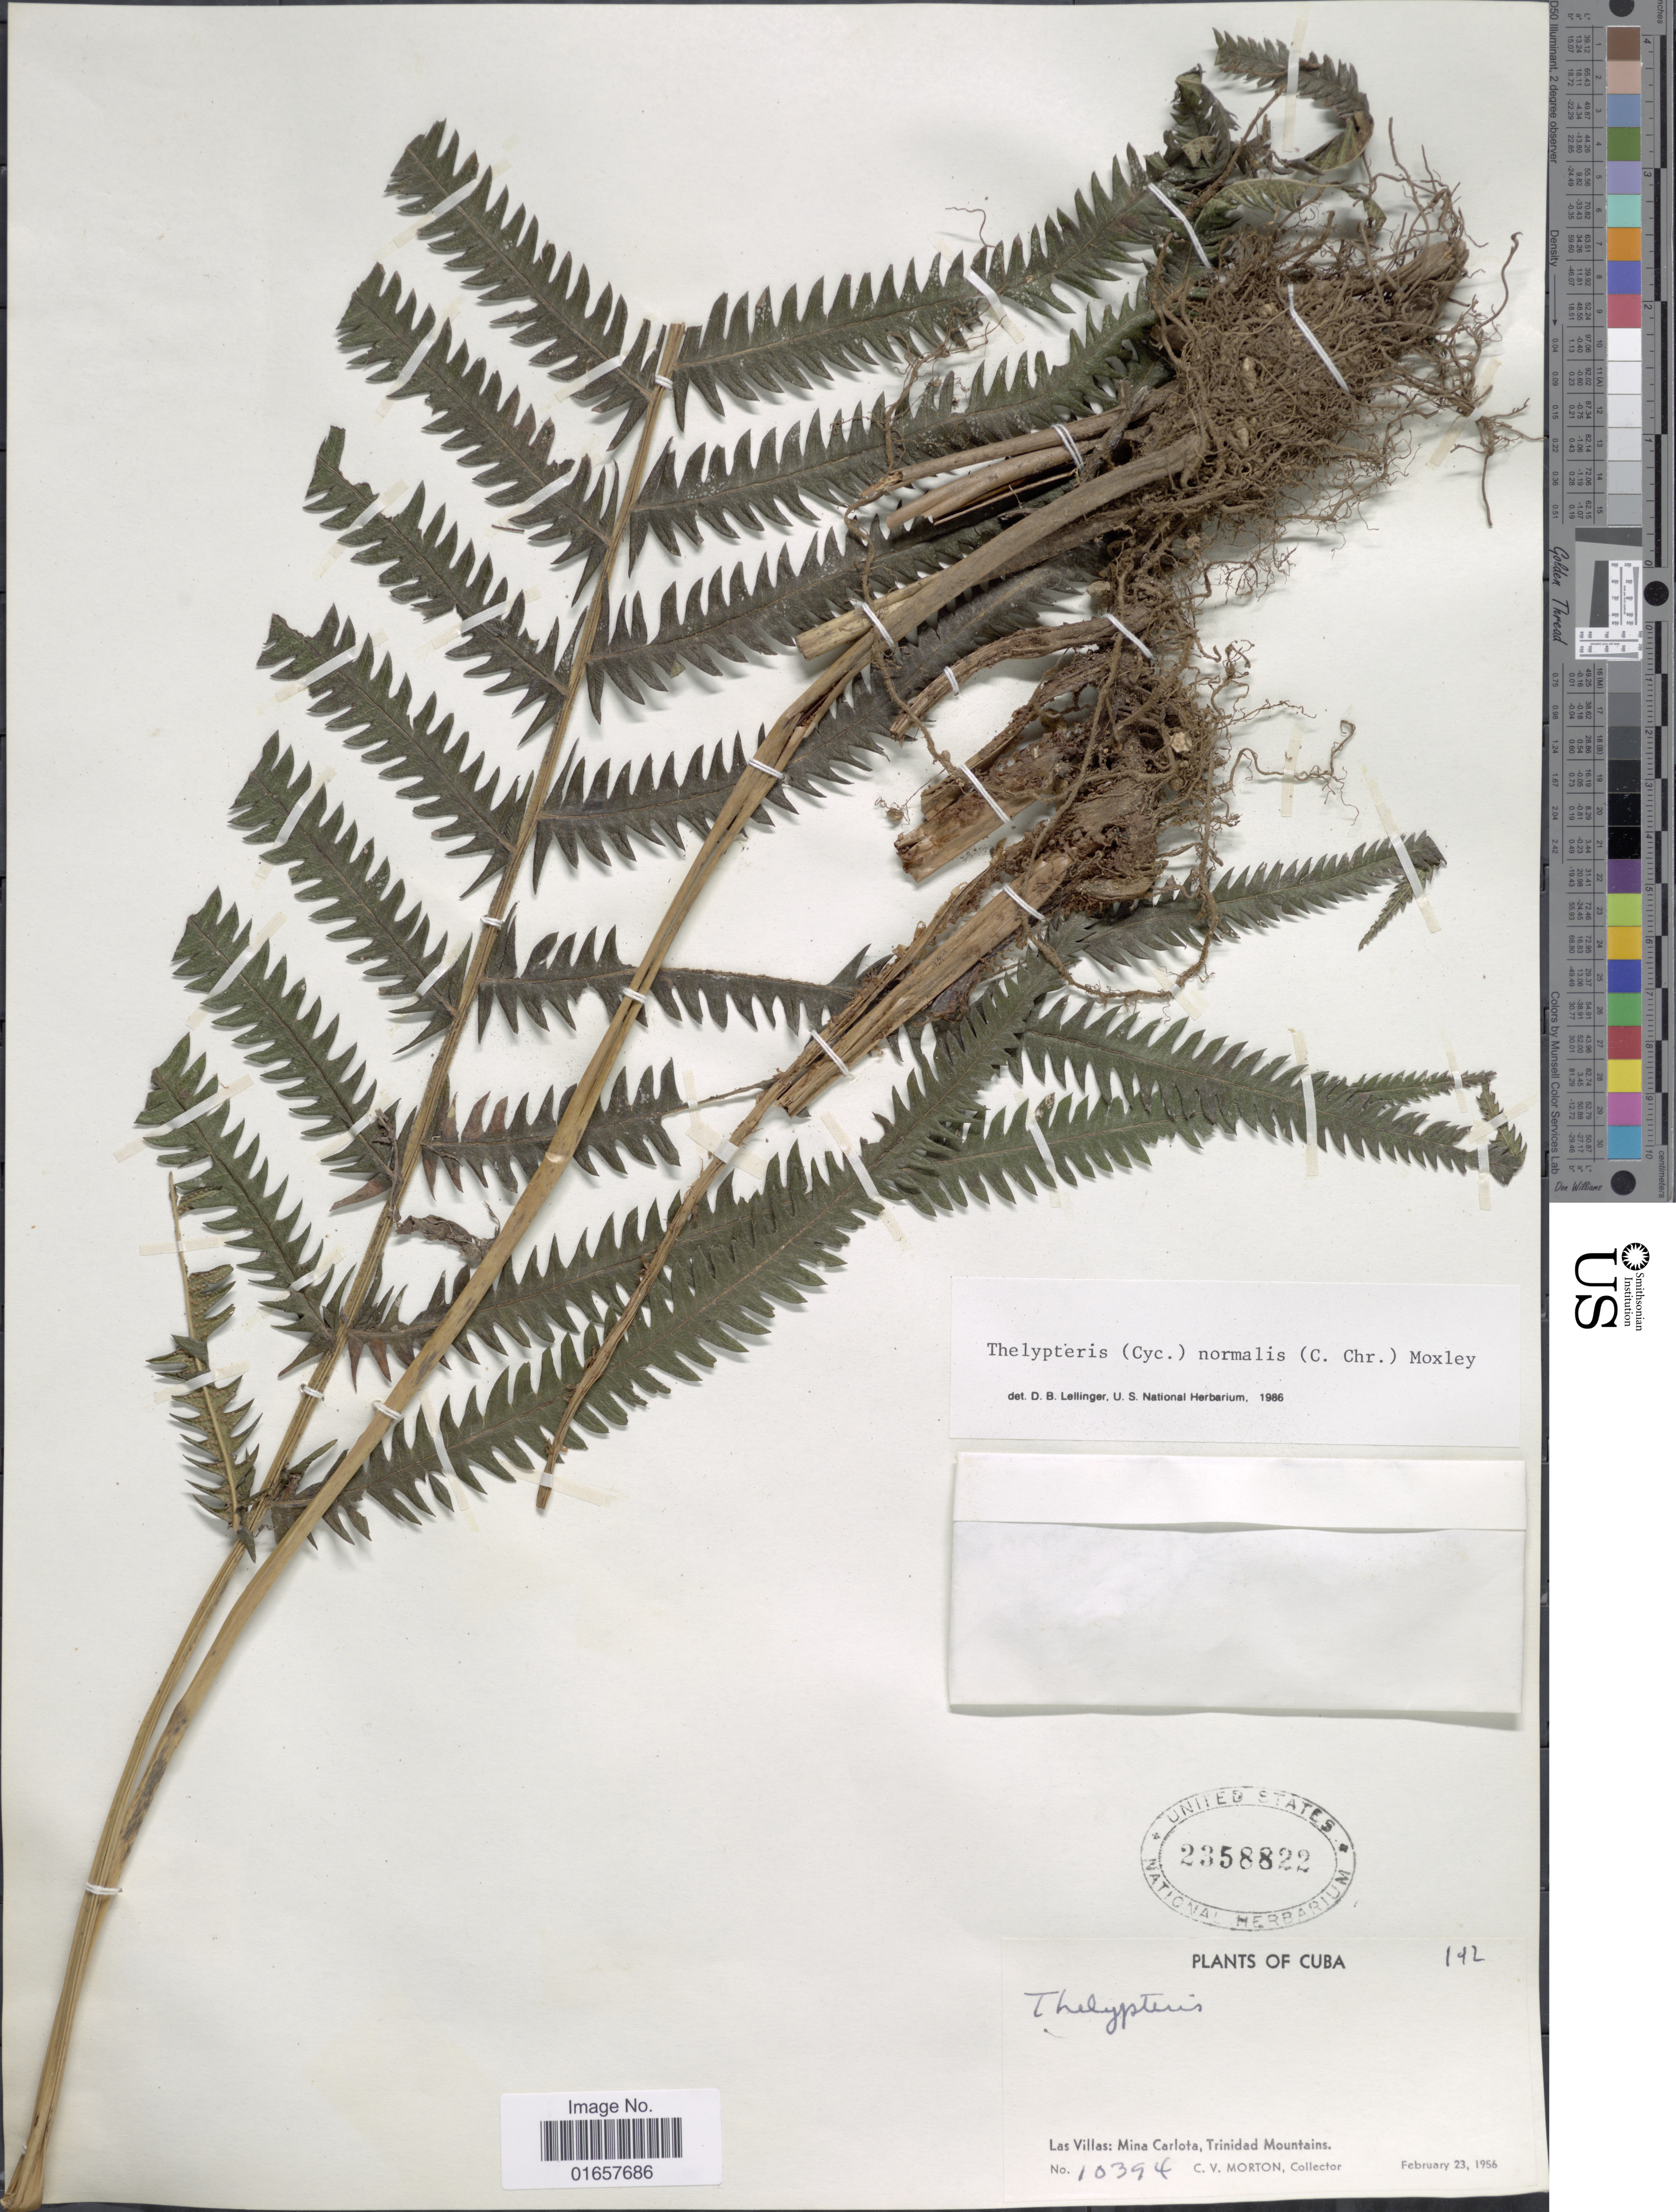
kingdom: Plantae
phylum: Tracheophyta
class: Polypodiopsida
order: Polypodiales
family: Thelypteridaceae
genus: Christella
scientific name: Christella kunthii comb. ined.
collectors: C. V. Morton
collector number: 10394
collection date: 1956-02-23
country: Cuba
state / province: Las Villas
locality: Cuba, Las Villas: Mina Carlota, Trinidad Mountains.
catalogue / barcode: US 2358822